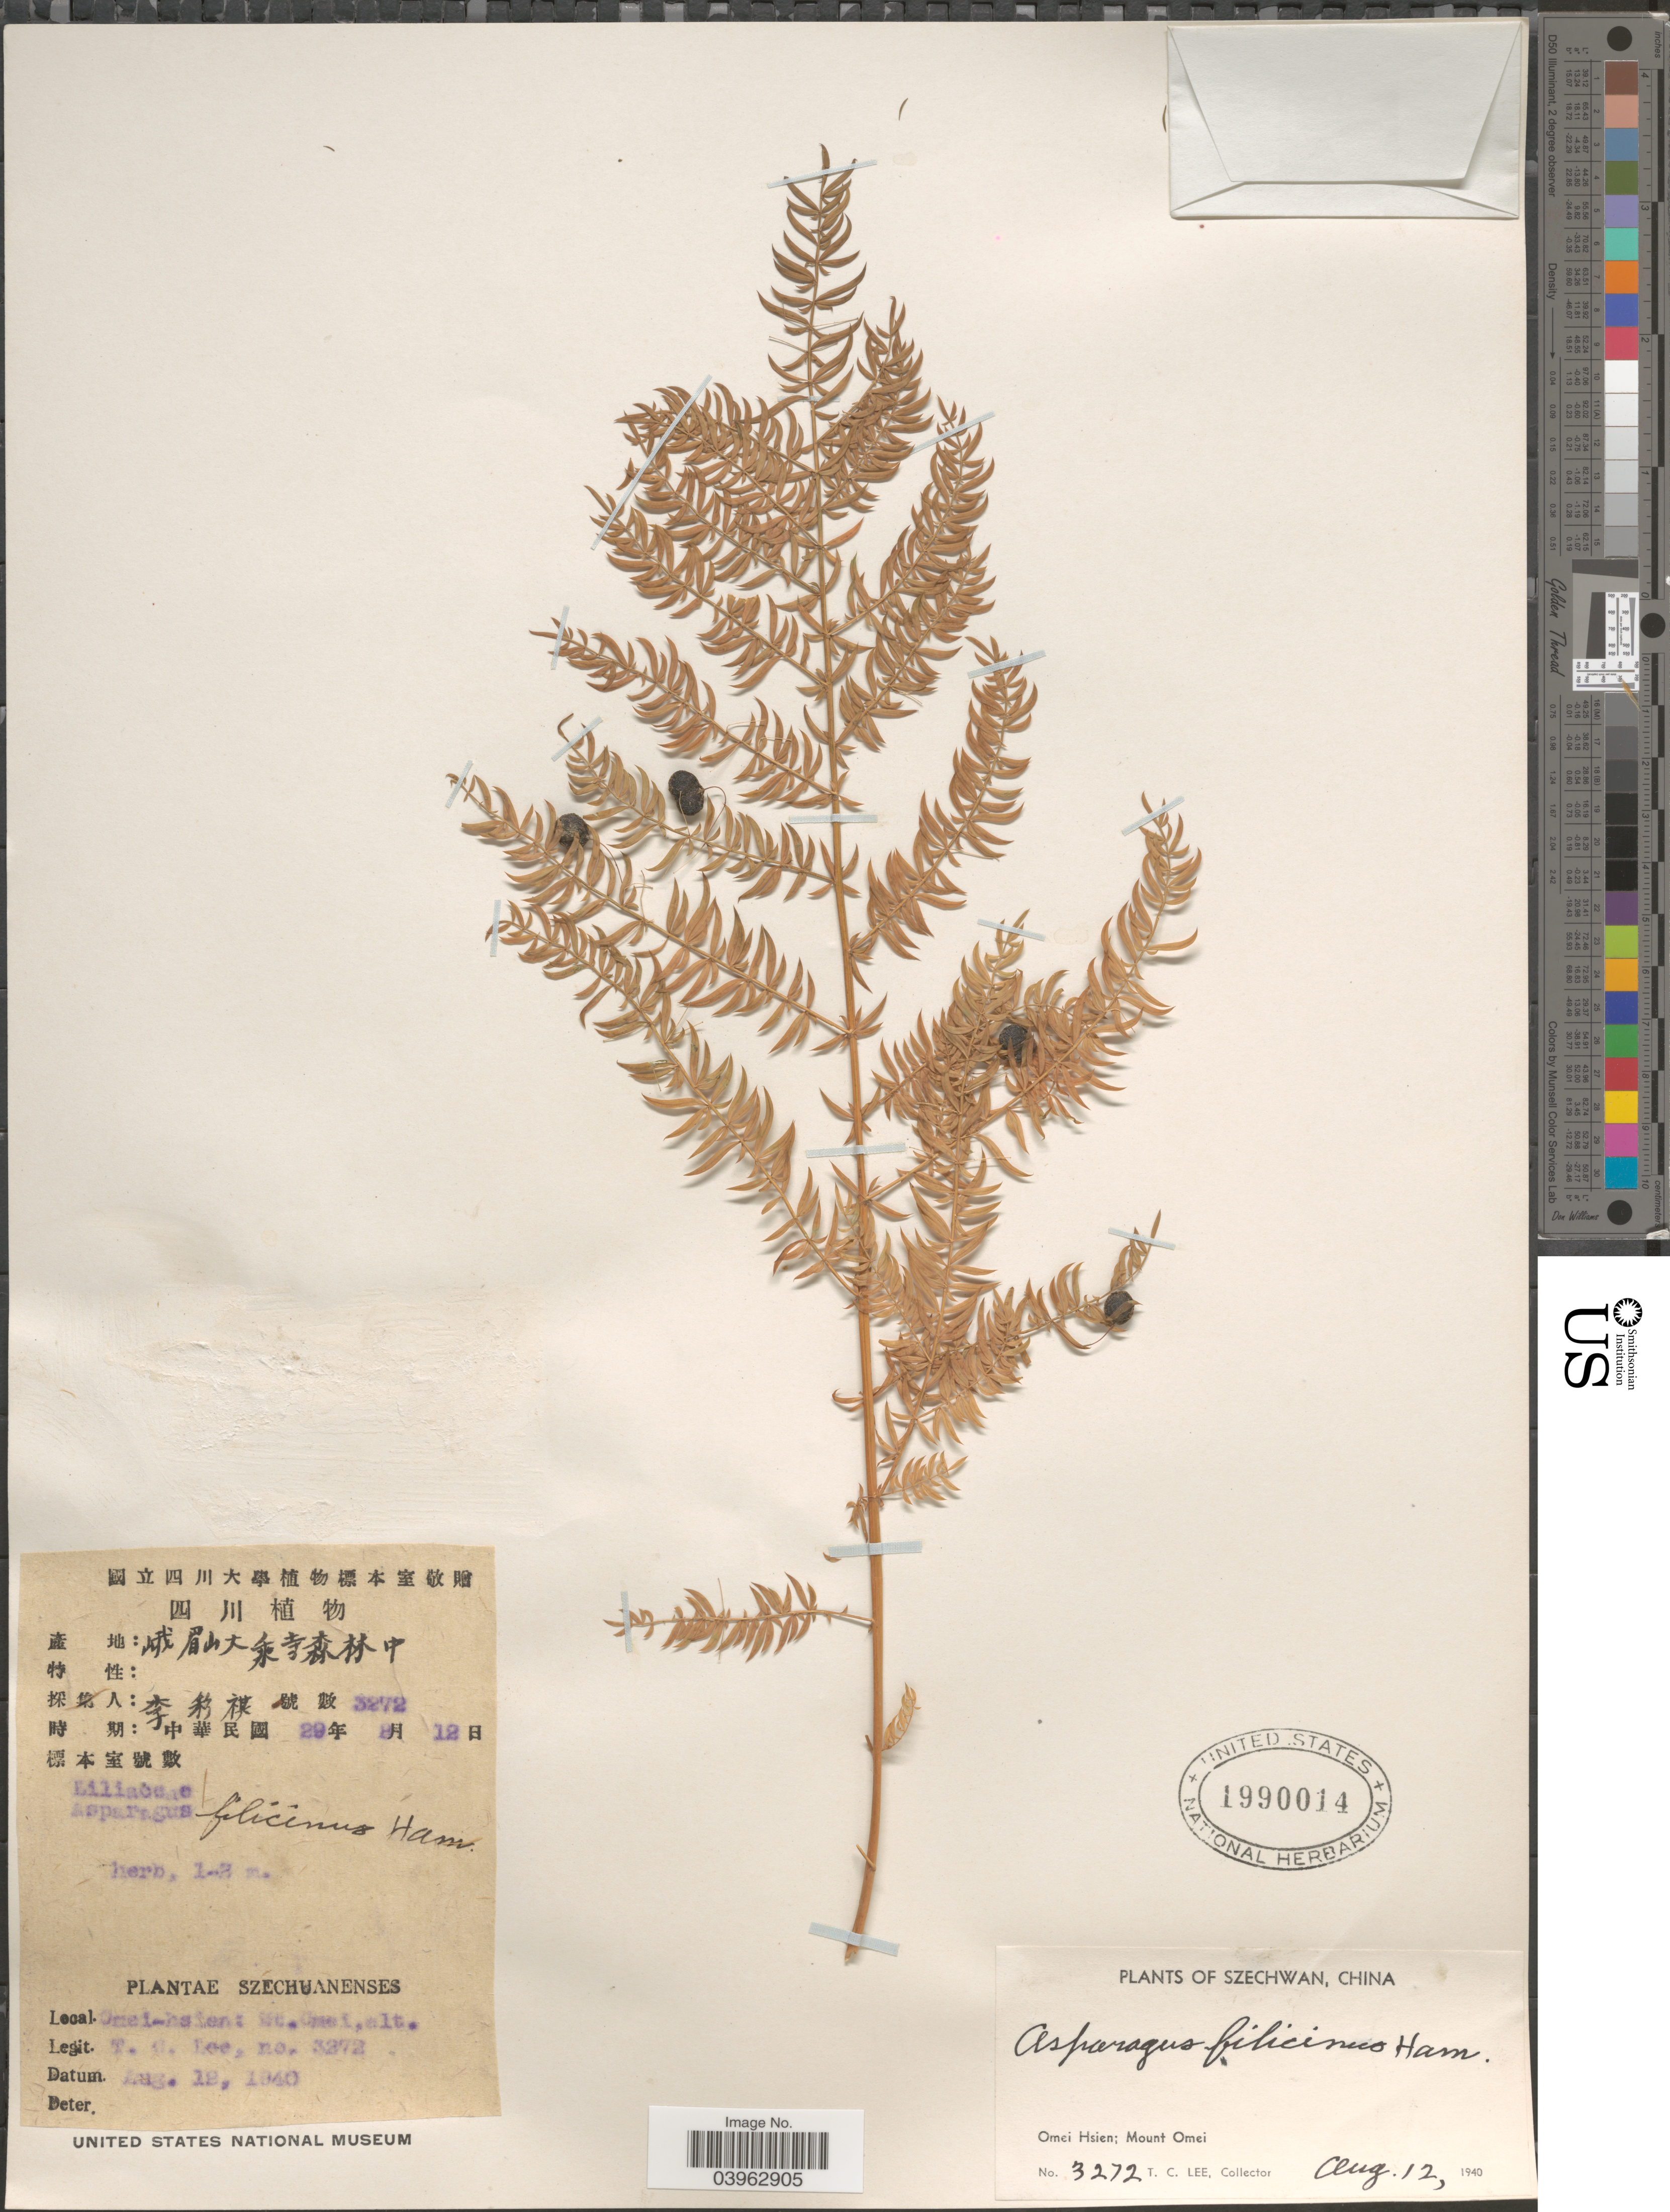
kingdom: Plantae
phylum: Tracheophyta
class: Liliopsida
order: Asparagales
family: Asparagaceae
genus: Asparagus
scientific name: Asparagus filicinus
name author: Buch.-Ham. ex D. Don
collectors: T. Lee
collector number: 3272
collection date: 1940-08-12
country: China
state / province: Sichuan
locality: Szechwan. Omei Hsien; Mount Omei.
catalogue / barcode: US 1990014